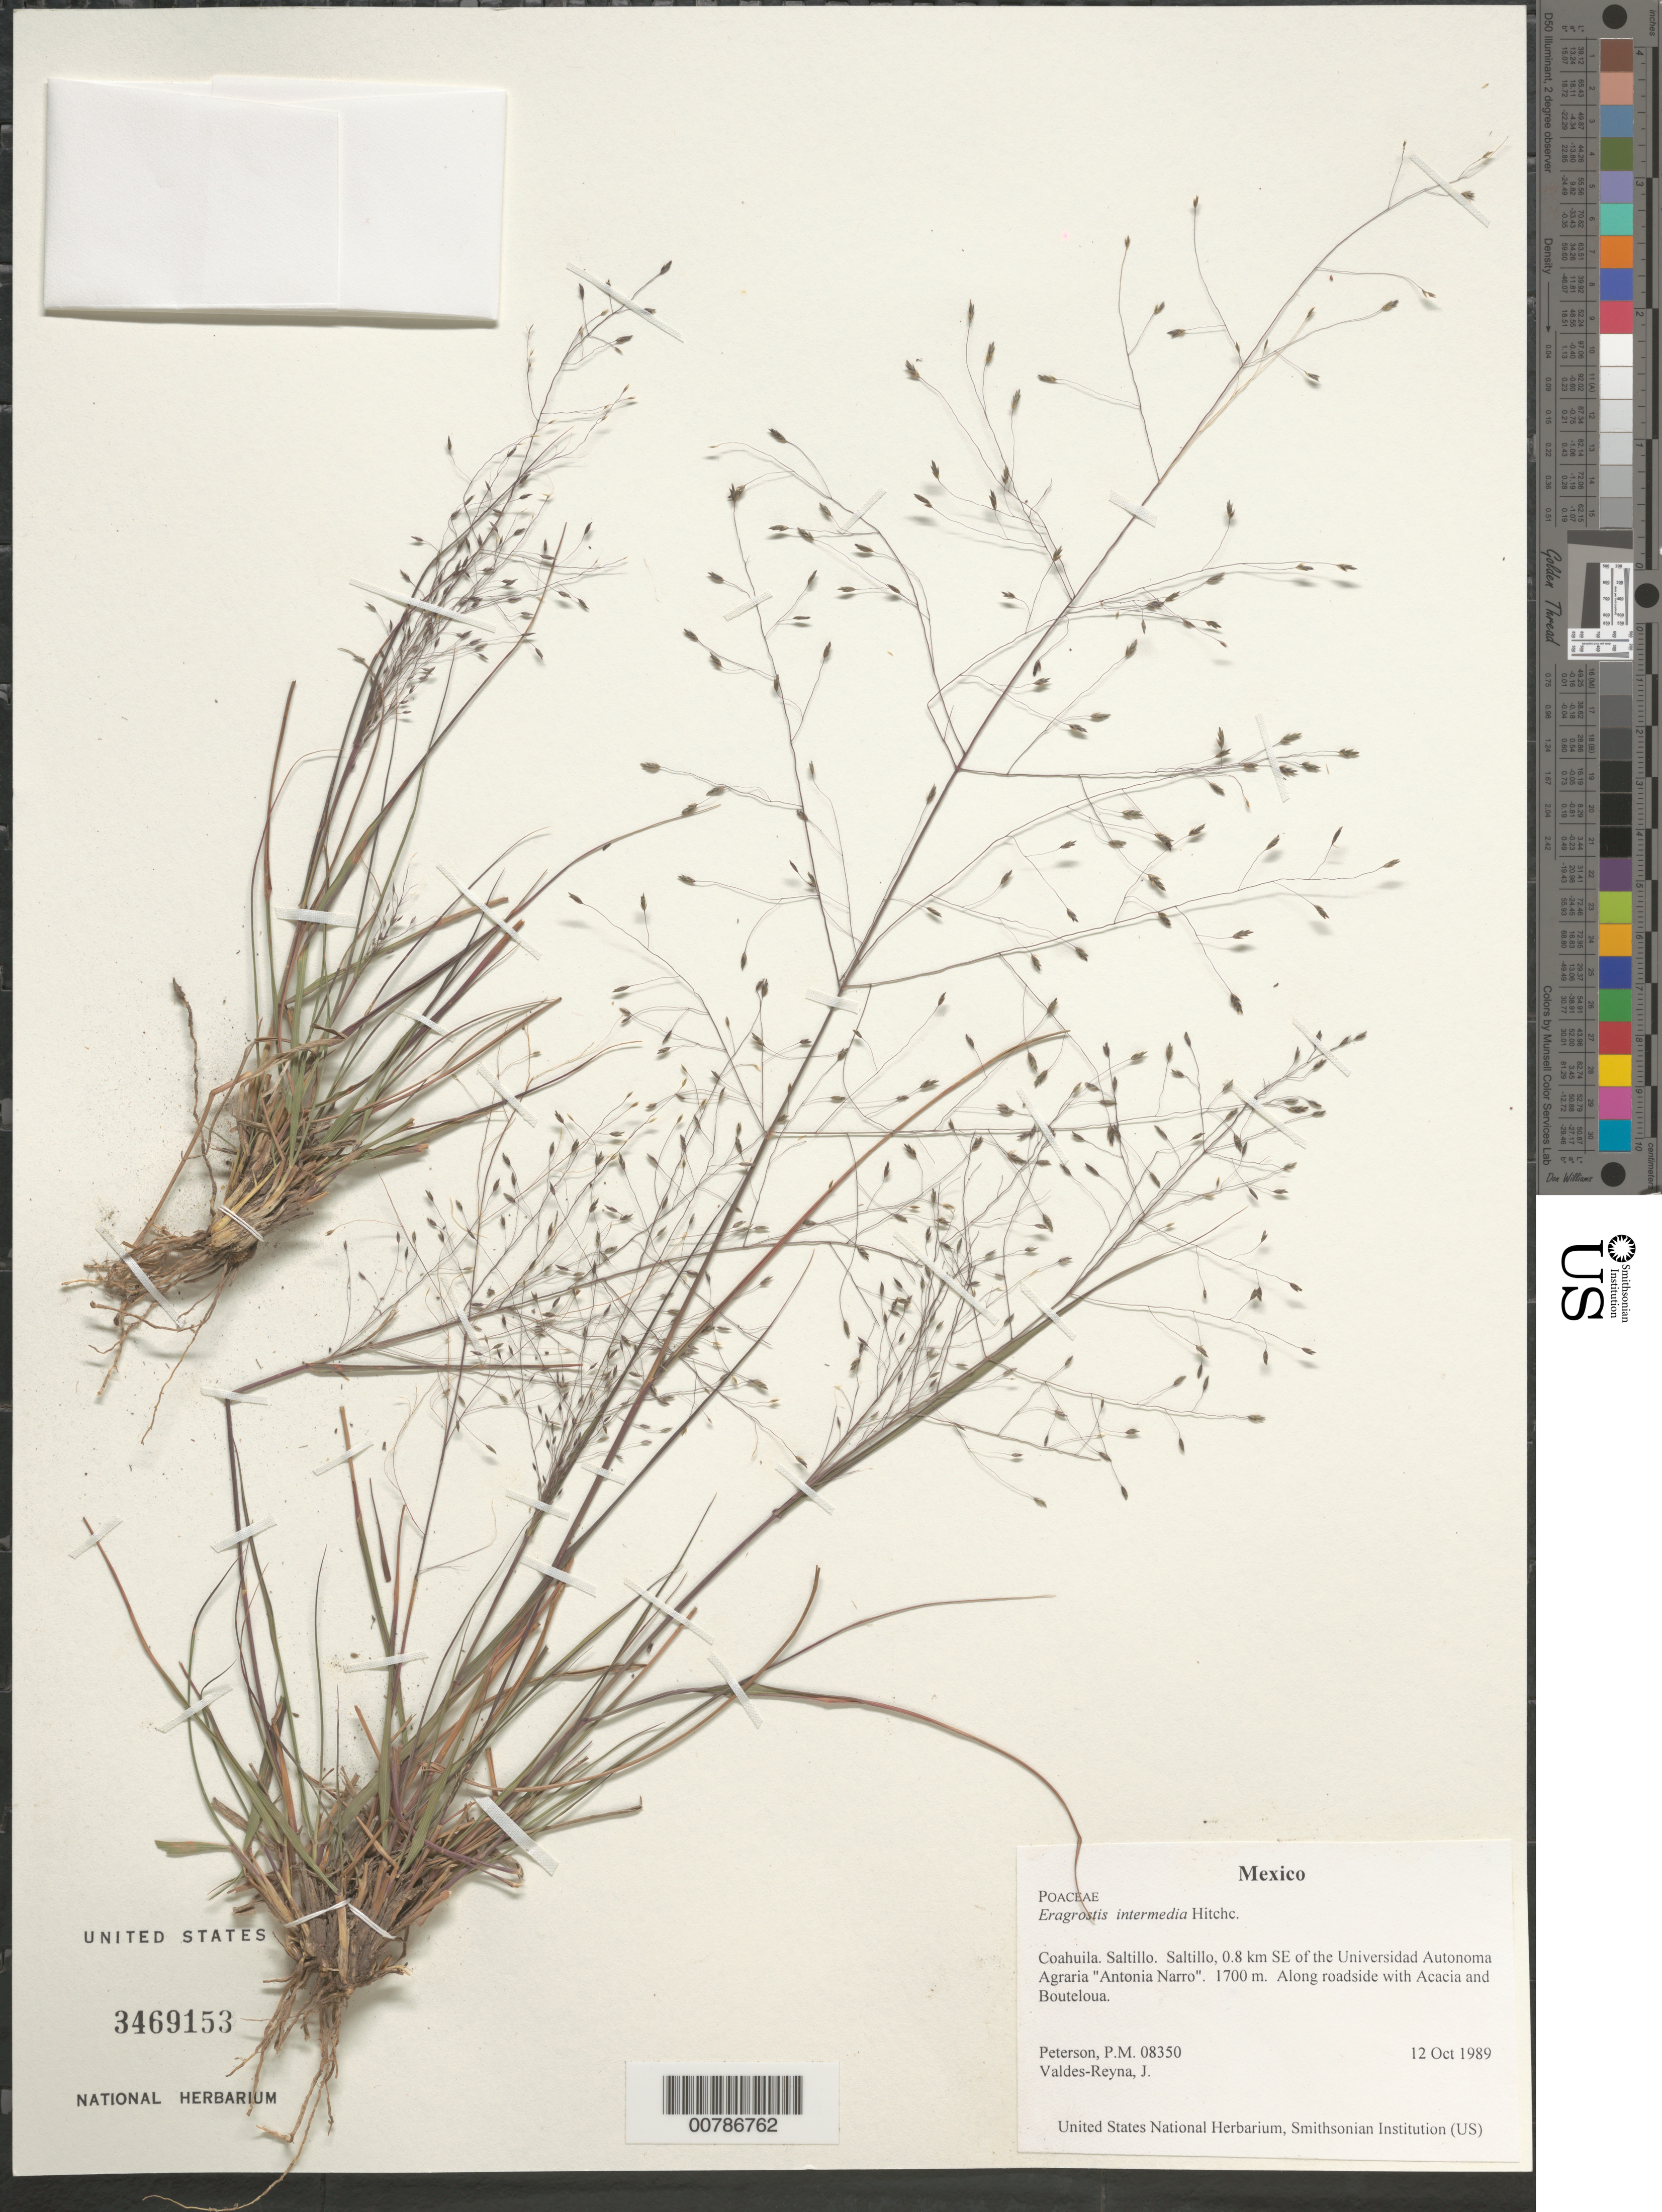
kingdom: Plantae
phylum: Tracheophyta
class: Liliopsida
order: Poales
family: Poaceae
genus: Eragrostis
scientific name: Eragrostis intermedia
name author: Hitchc.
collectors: P. M. Peterson & J. Valdés-Reyna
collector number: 08350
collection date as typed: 12 Oct 1989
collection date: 1989-10-12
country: Mexico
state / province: Coahuila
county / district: Saltillo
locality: Saltillo, 0.8 km SE of the Universidad Autonoma Agraria "Antonia Narro".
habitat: Along roadside with Acacia and Bouteloua.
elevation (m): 1700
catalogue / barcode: US 3469153